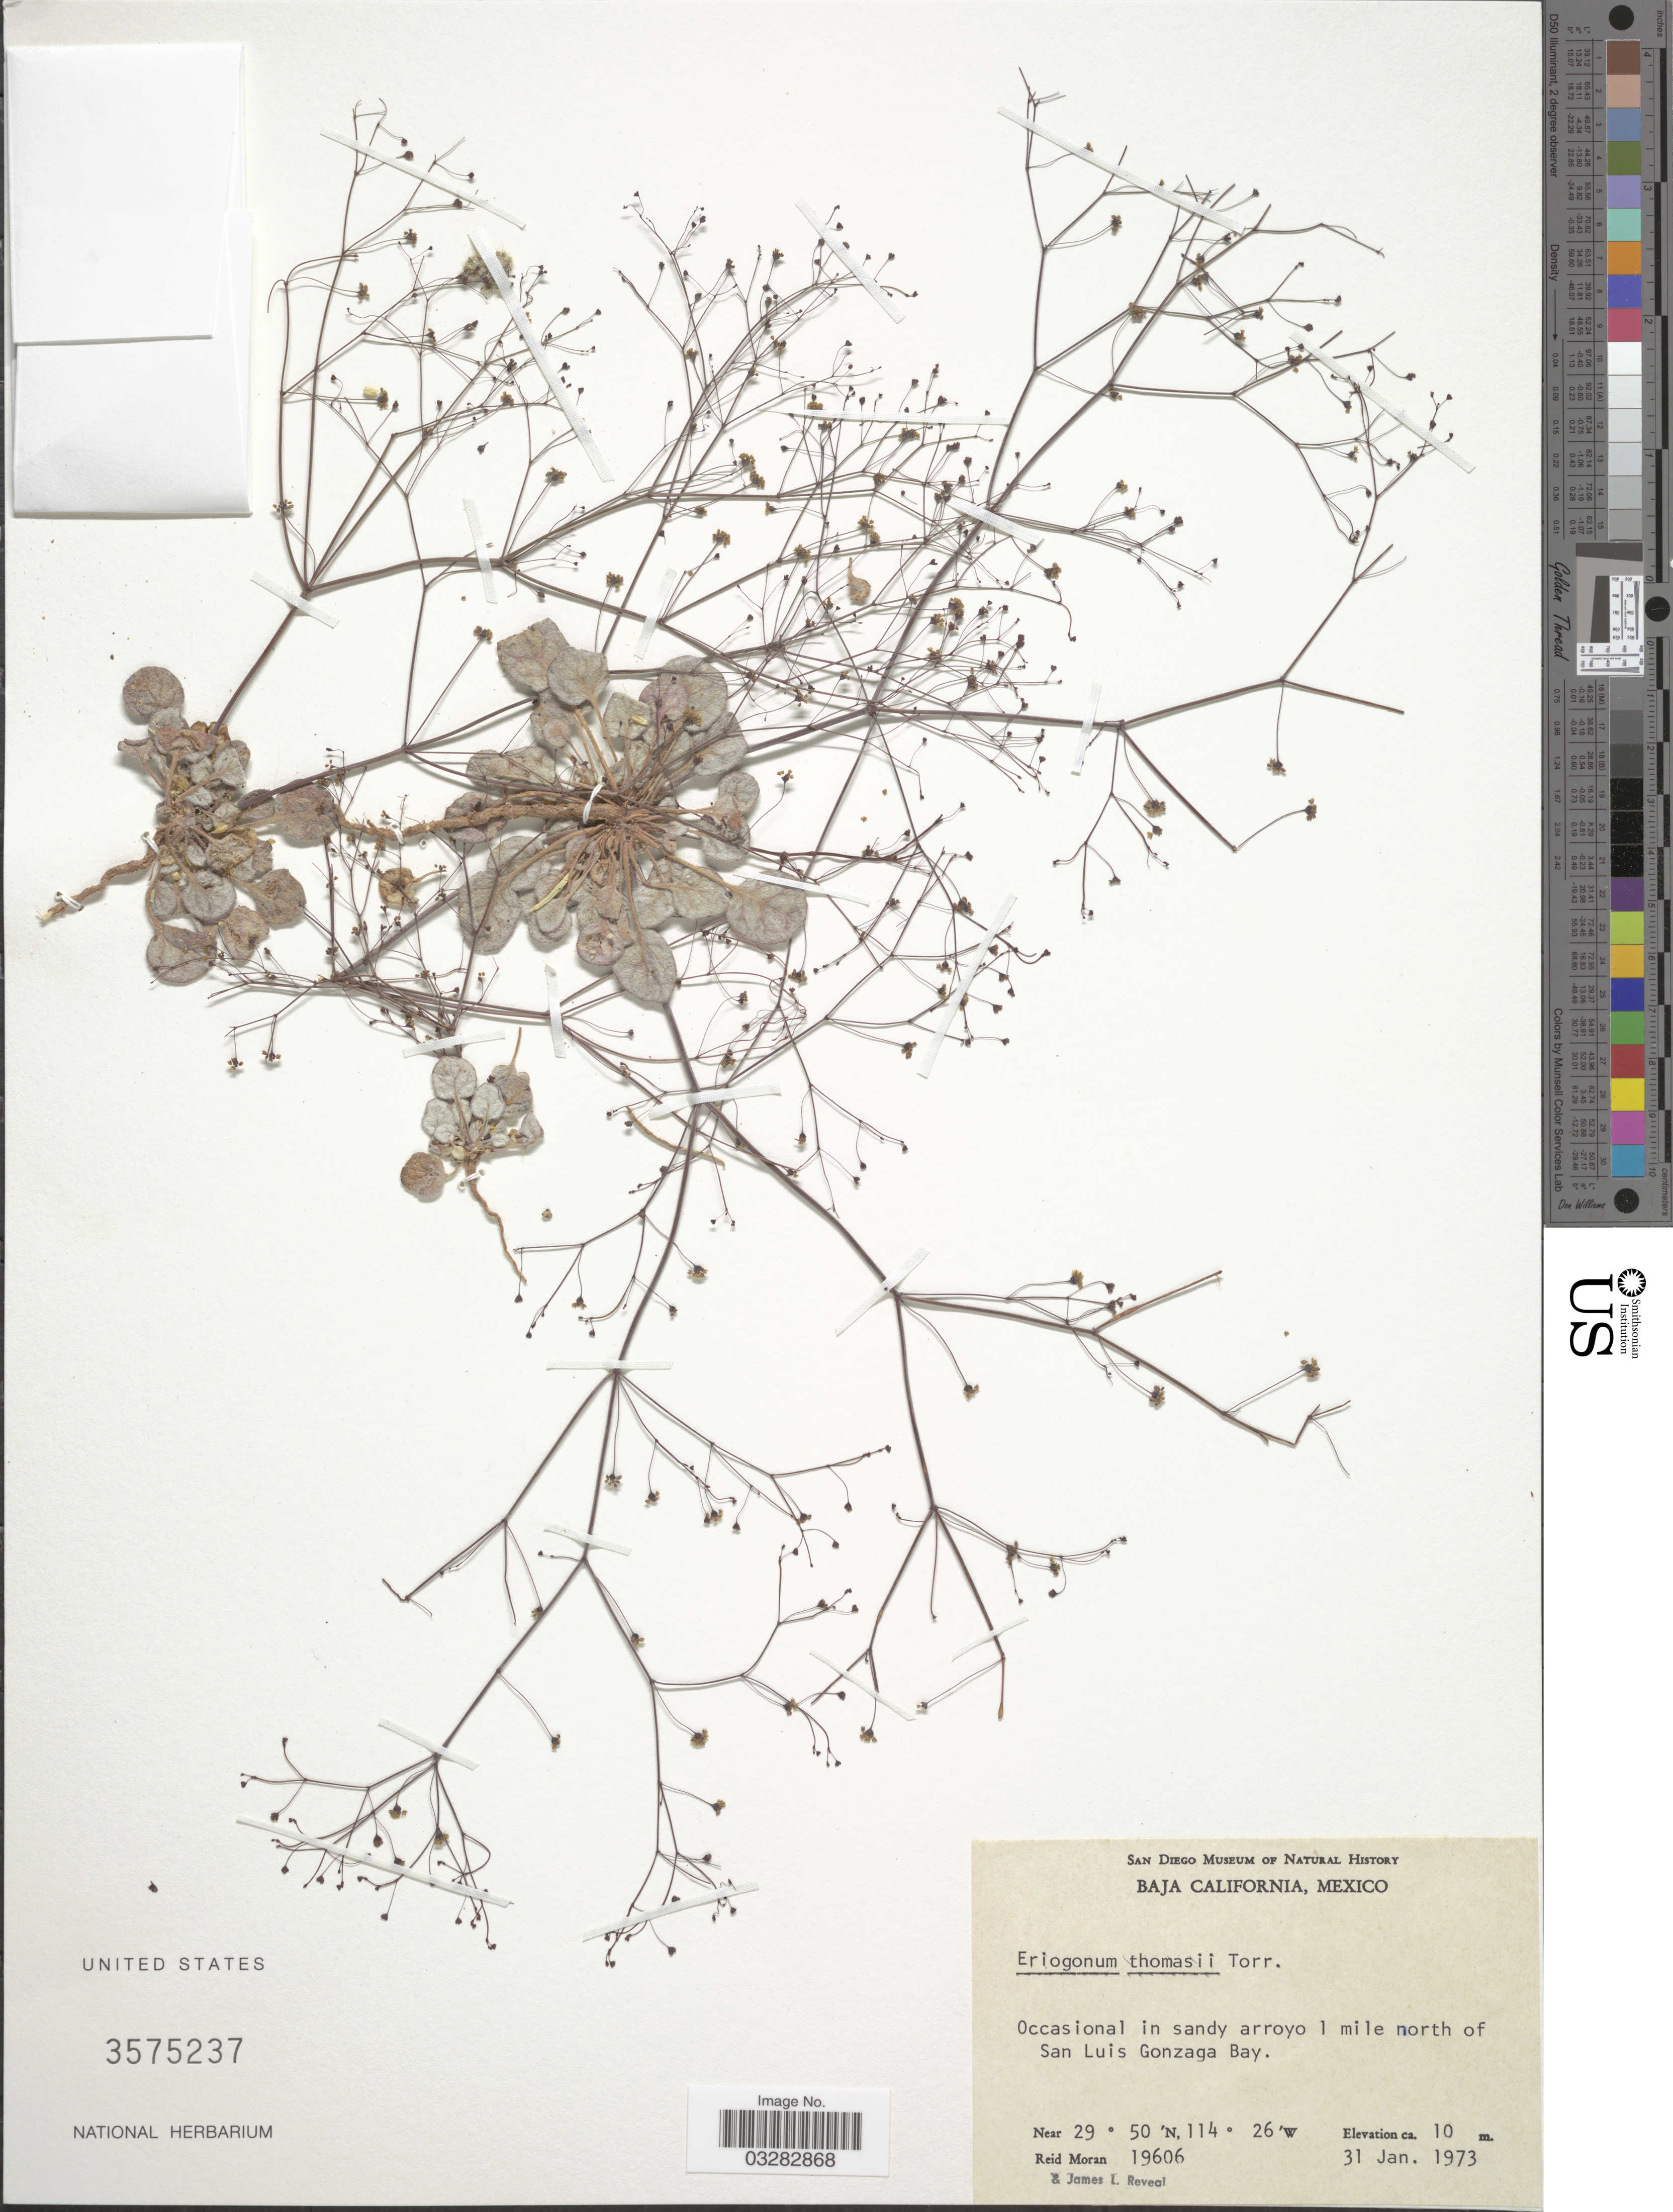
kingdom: Plantae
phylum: Tracheophyta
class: Magnoliopsida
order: Caryophyllales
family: Polygonaceae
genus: Eriogonum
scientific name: Eriogonum thomasii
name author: Torr.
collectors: R. V. Moran & J. L. Reveal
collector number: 19606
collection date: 1973-01-31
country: Mexico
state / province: Baja California Norte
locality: Arroyo 1 mile north of San Luis Gonzaga Bay.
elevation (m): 10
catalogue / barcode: US 3575237